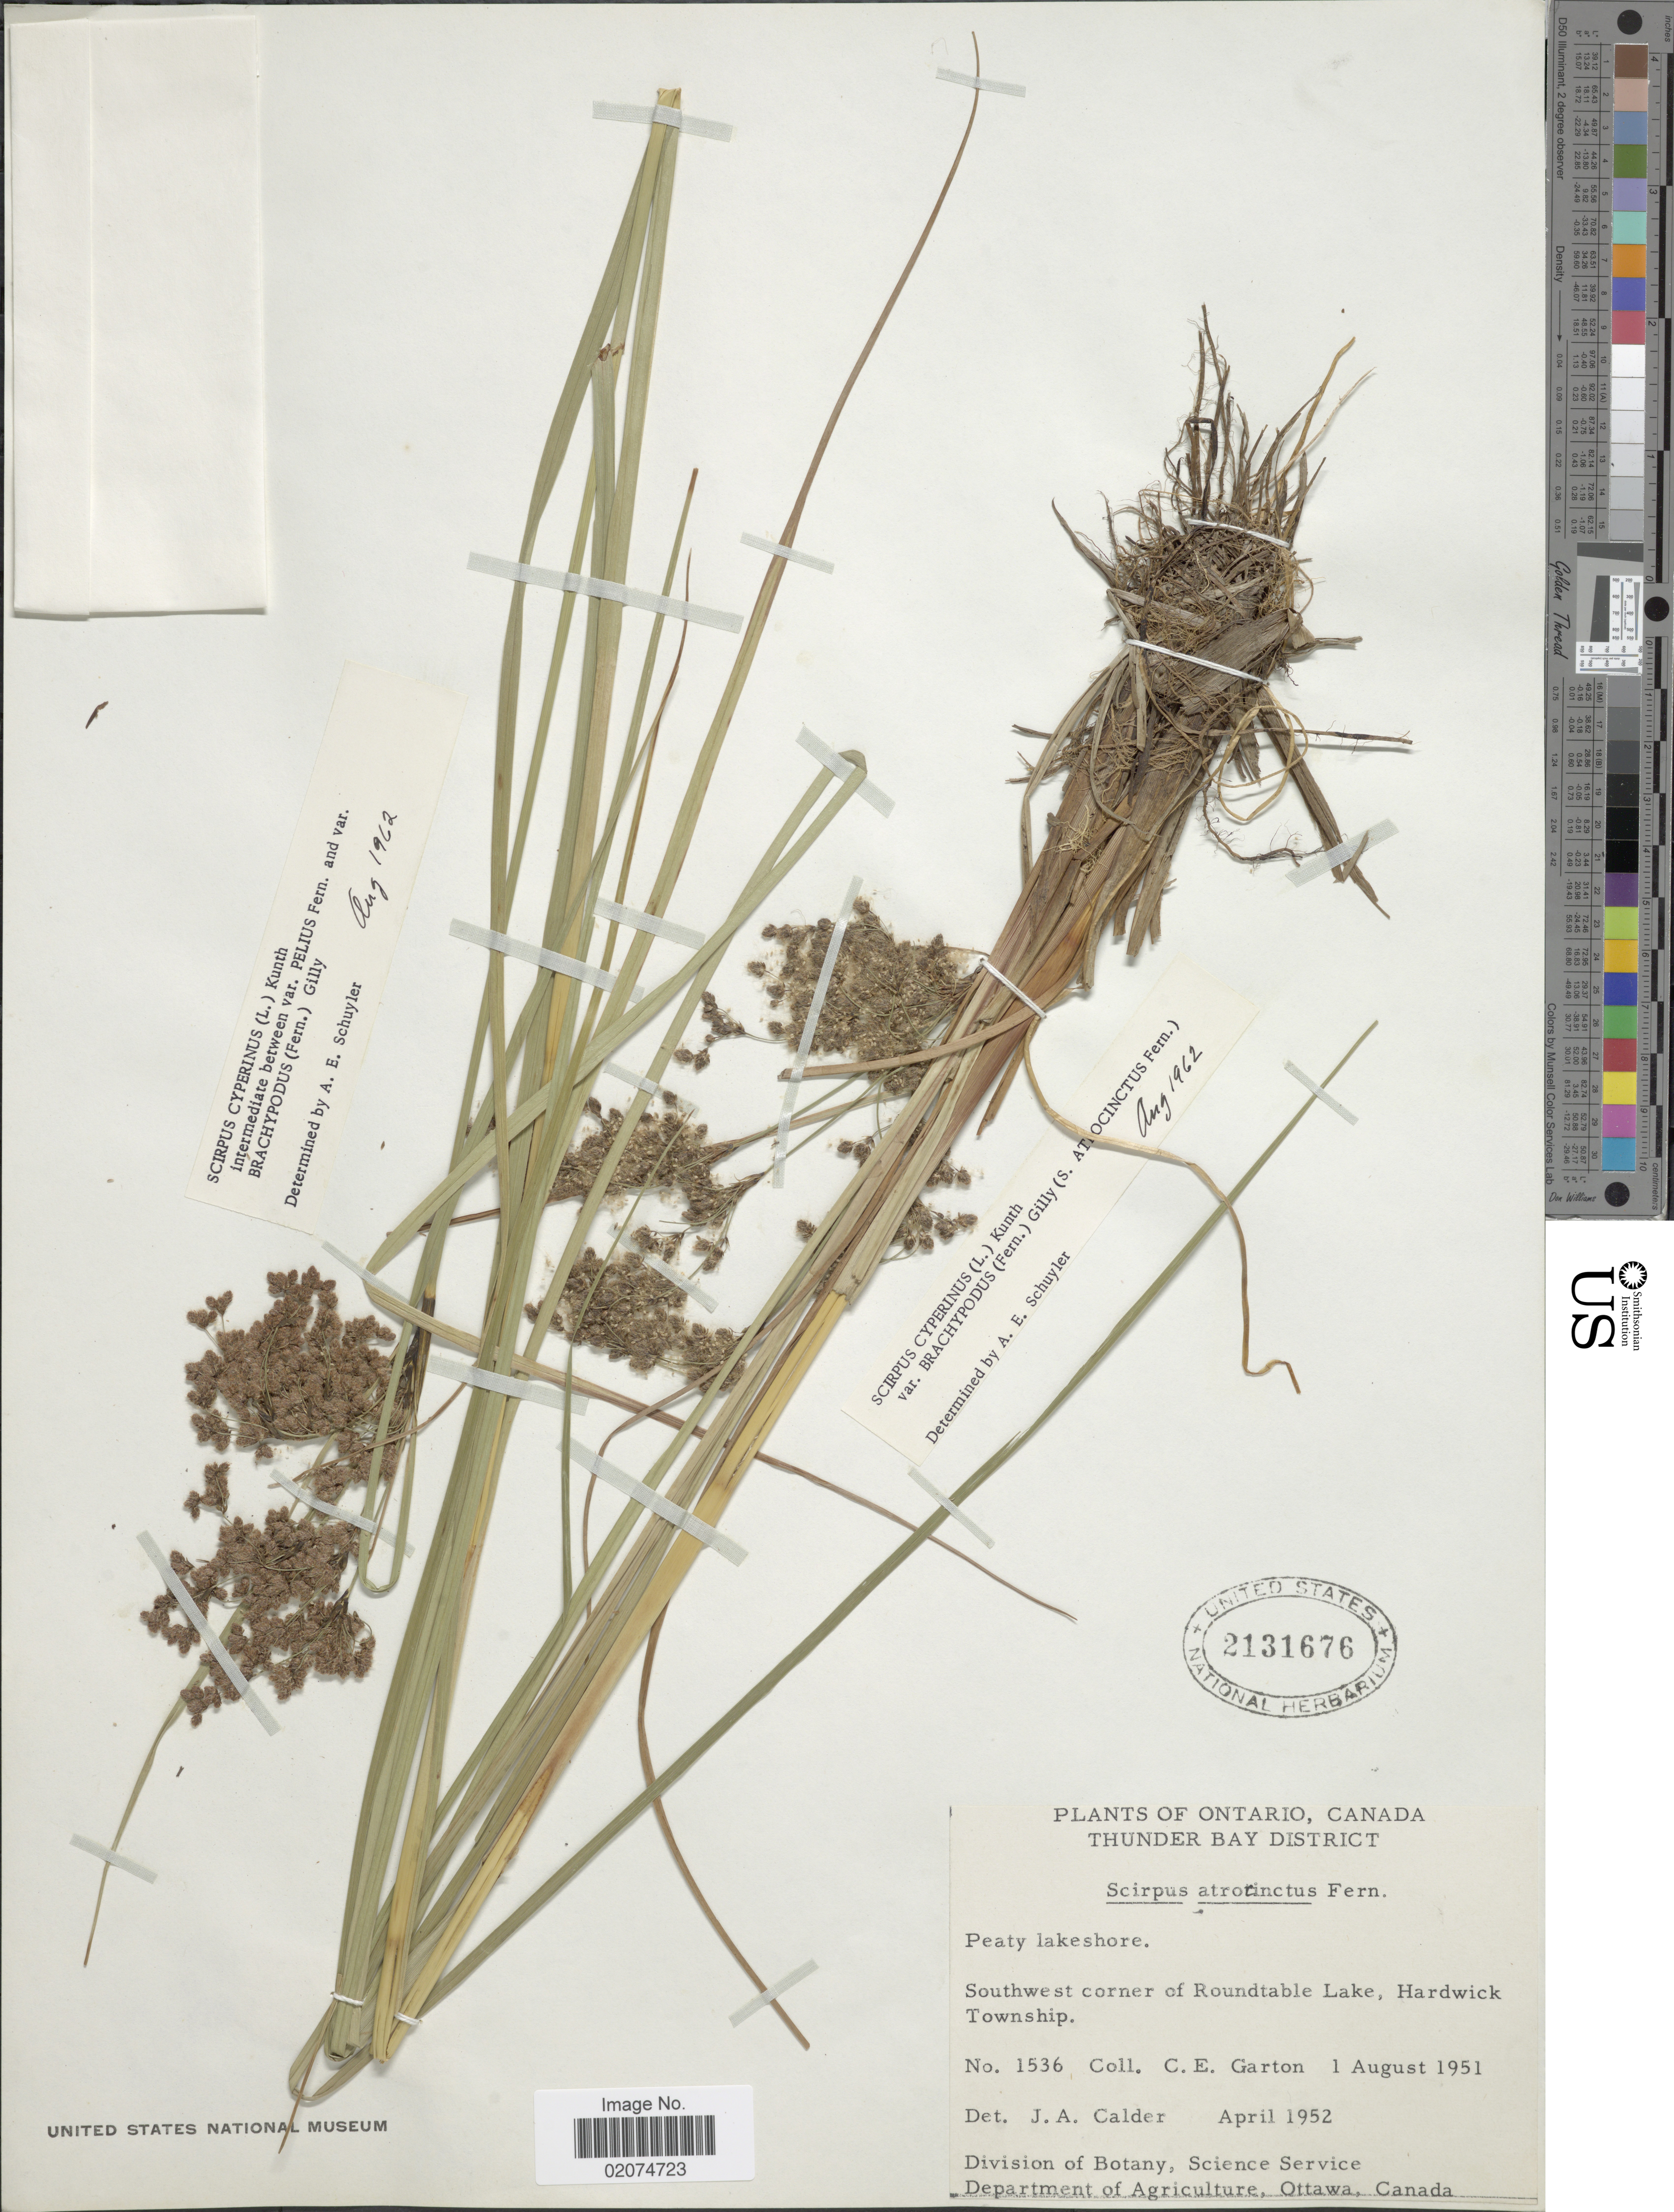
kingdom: Plantae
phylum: Tracheophyta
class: Liliopsida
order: Poales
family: Cyperaceae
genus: Scirpus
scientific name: Scirpus atrocinctus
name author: Fernald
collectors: J. A. Calder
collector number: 1536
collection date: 1951-08-01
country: Canada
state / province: Ontario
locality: Ontario, Canada, Thunder Bay District, Southwest corner of Roundtable Lake, Hardwick Township.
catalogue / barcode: US 2131676